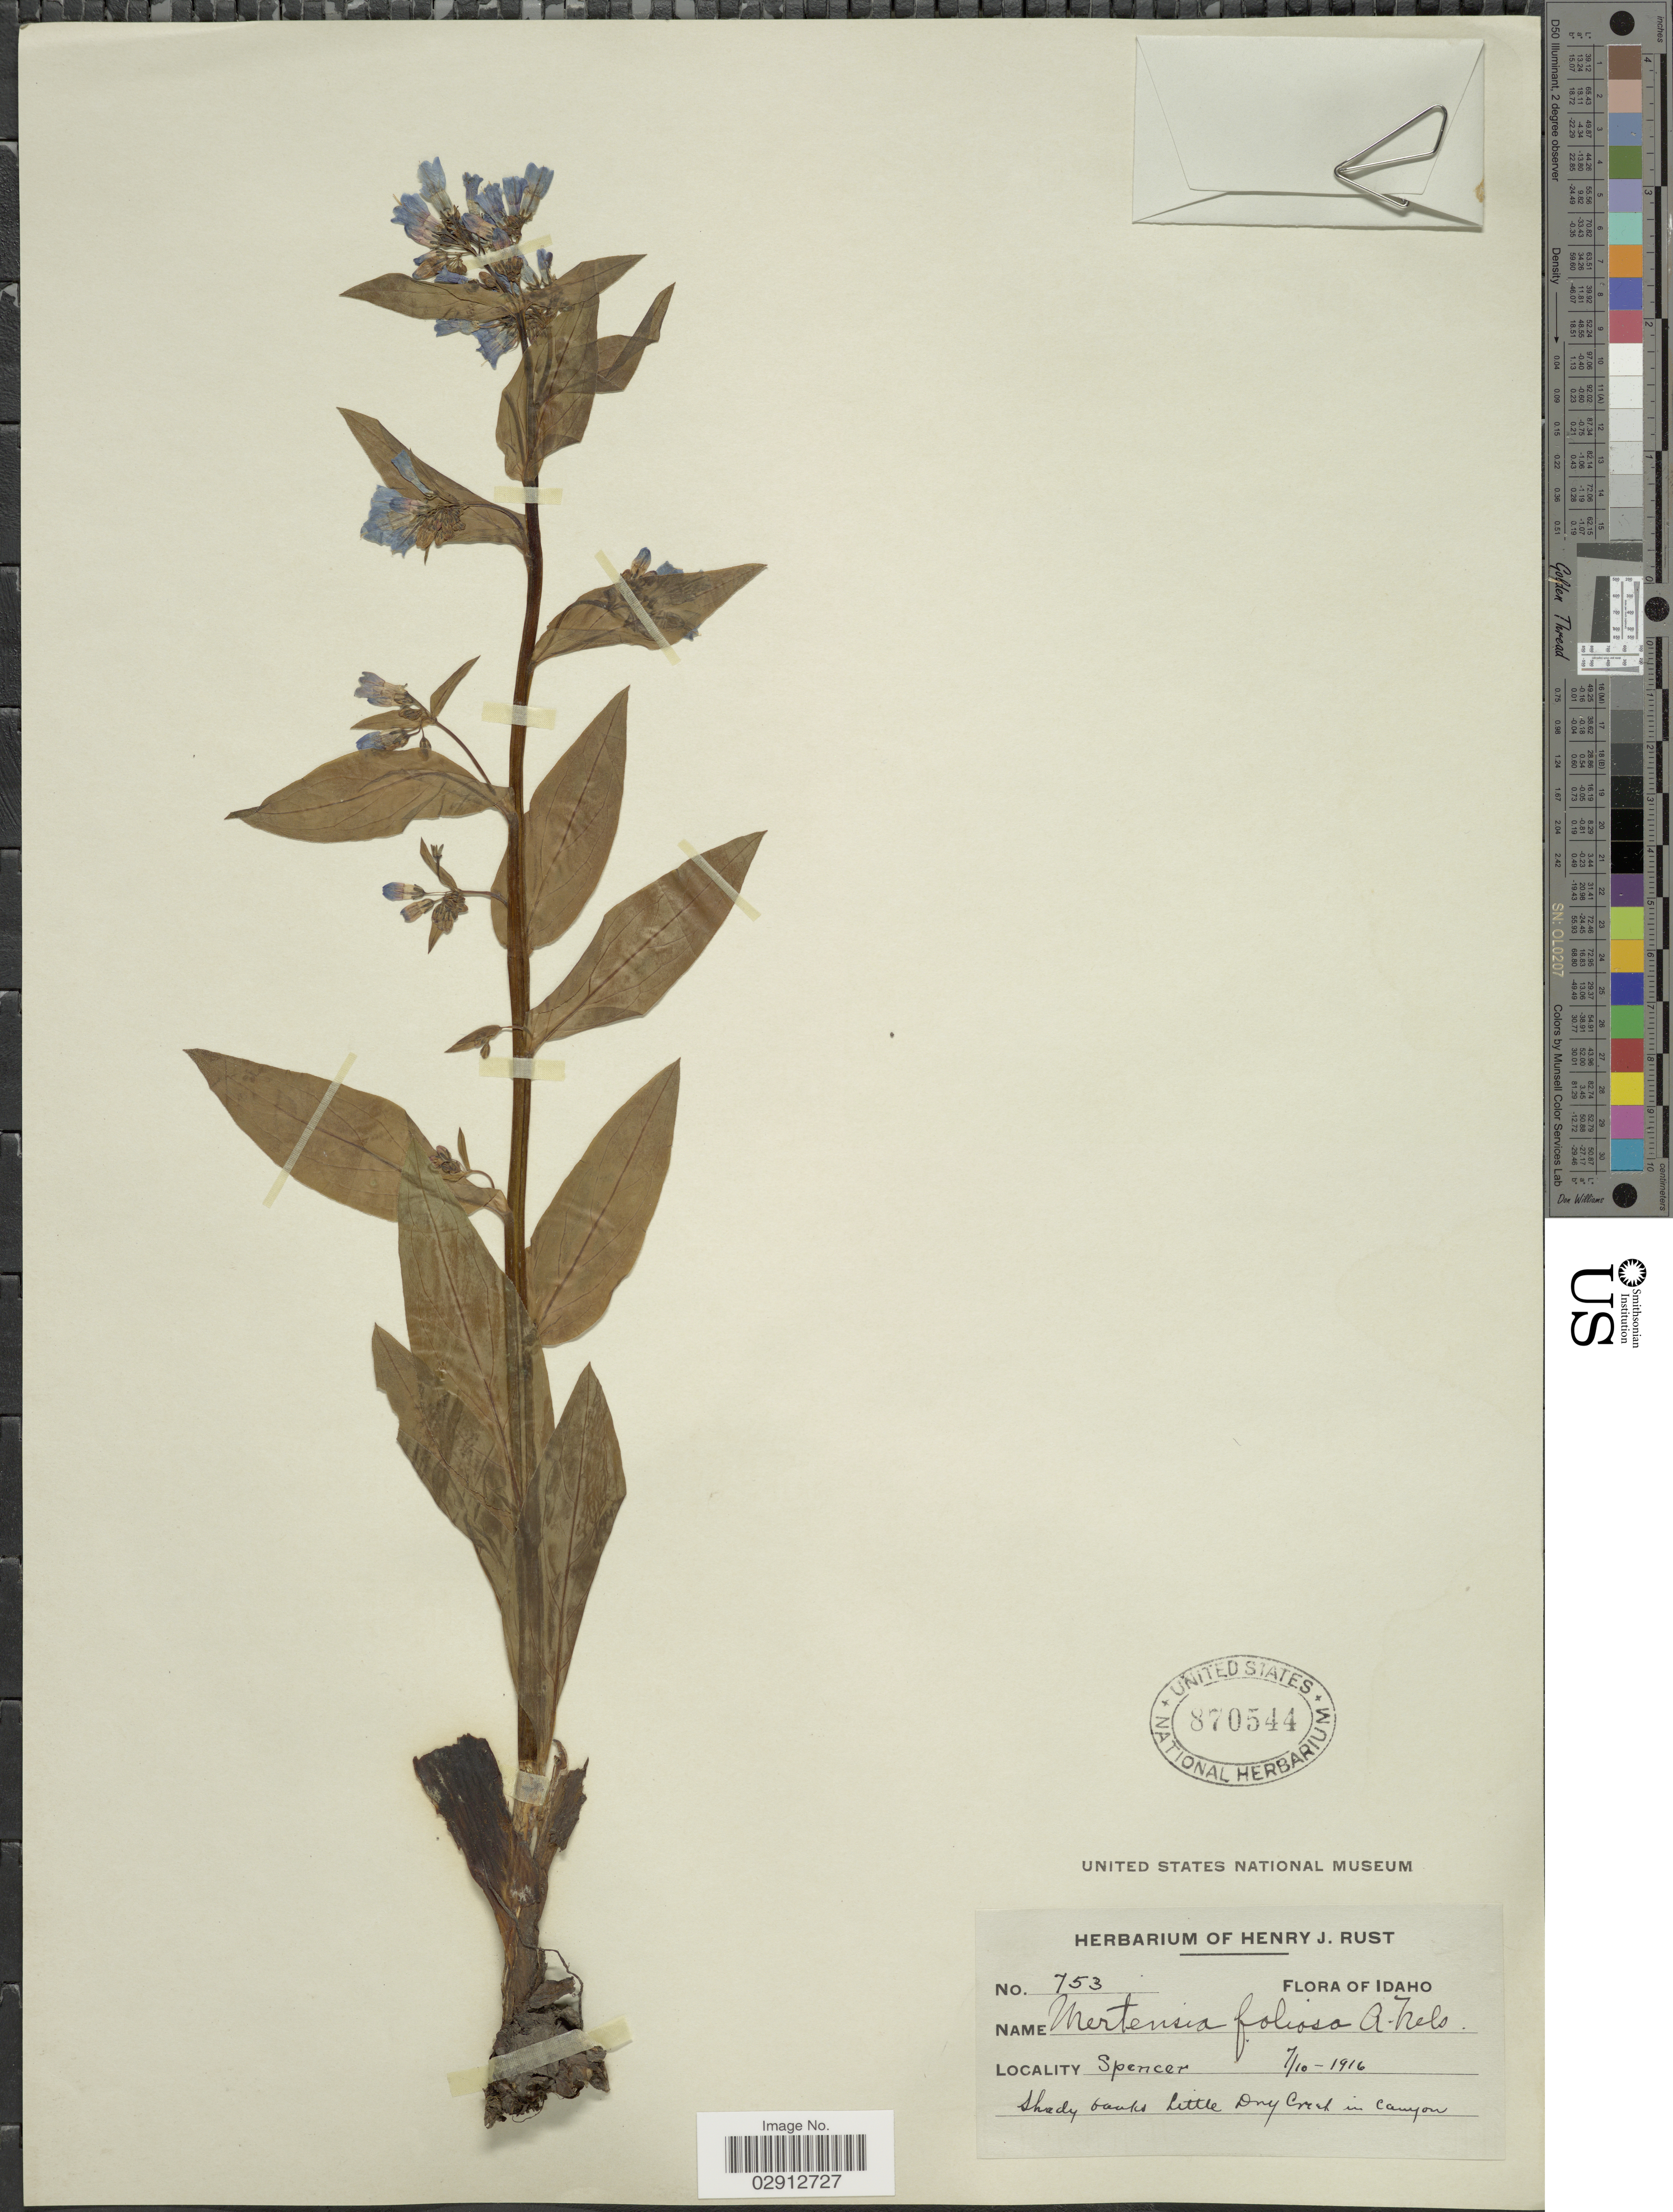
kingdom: Plantae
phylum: Tracheophyta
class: Magnoliopsida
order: Boraginales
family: Boraginaceae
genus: Mertensia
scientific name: Mertensia oblongifolia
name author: (Nutt.) G. Don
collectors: ex herb. Henry J. Rust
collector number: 753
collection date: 1916-07-10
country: United States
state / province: Idaho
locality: Spencer.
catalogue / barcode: US 870544